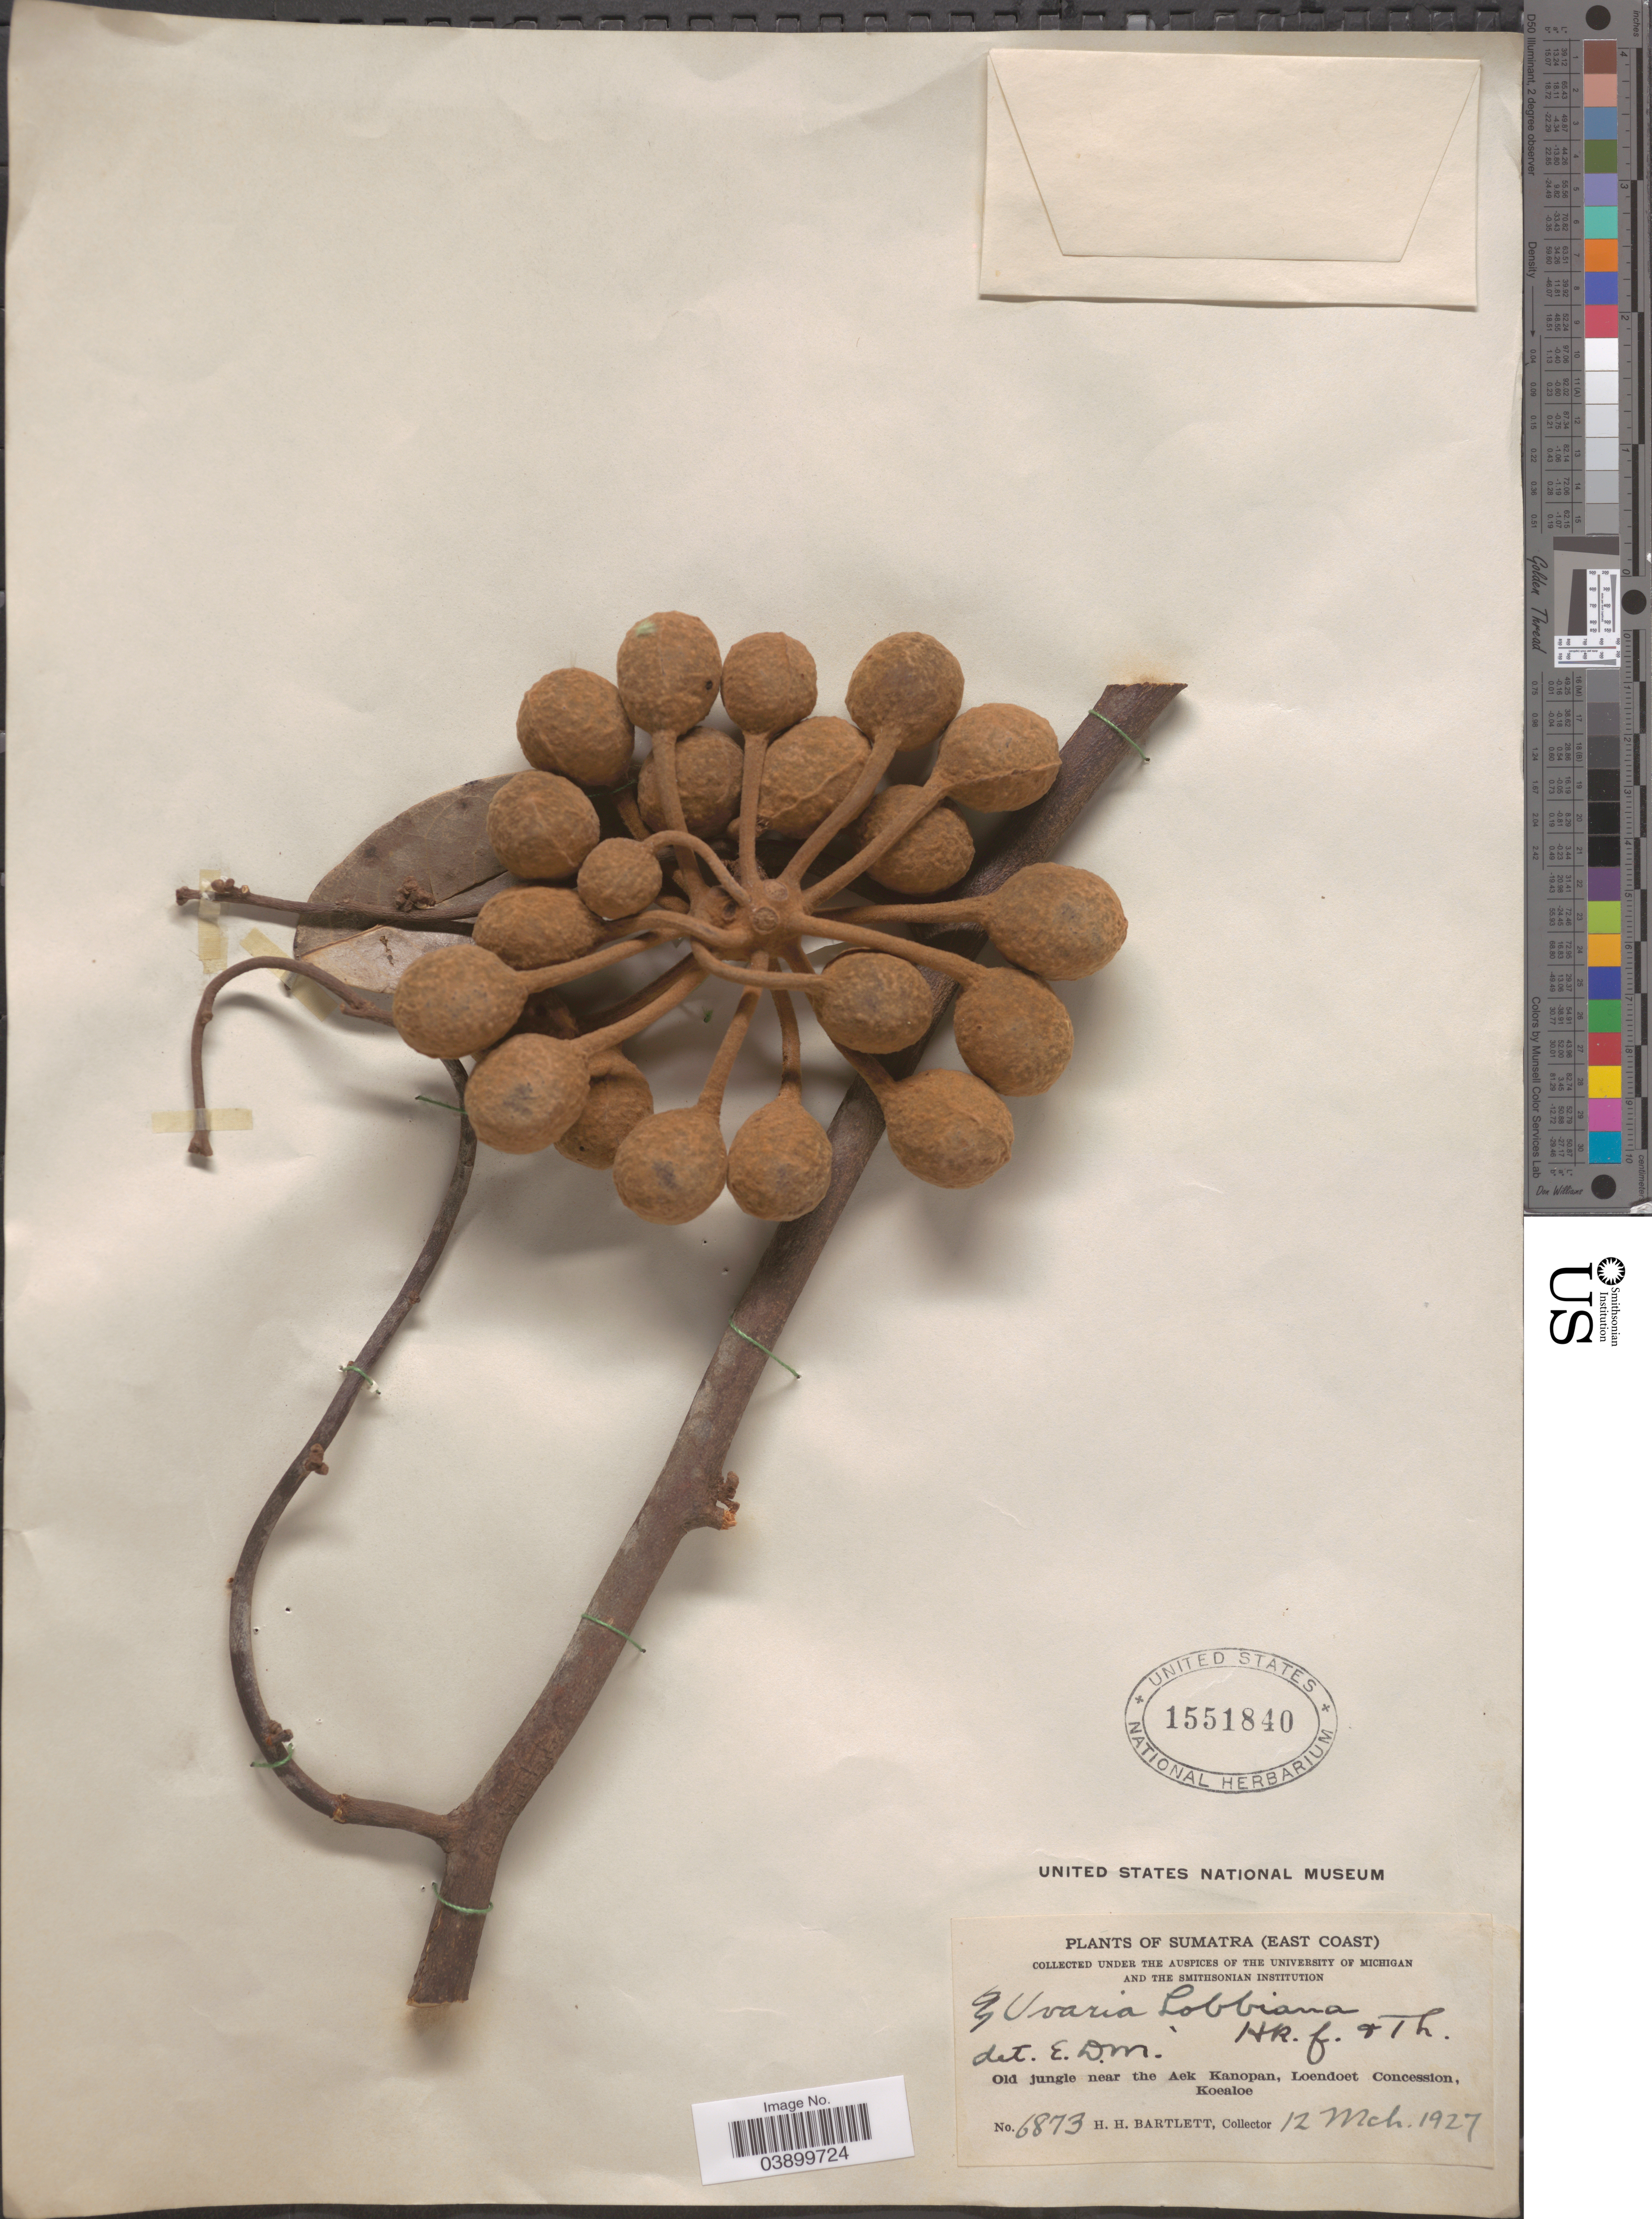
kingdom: Plantae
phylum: Tracheophyta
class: Magnoliopsida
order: Magnoliales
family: Annonaceae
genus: Uvaria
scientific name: Uvaria lobbiana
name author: Hook. f. & Thomson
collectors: H. H. Bartlett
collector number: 6873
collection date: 1927-03-12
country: Indonesia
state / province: Sumatra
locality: Sumatra (East Coast). Old jungle near the Aek Kanopan, Loendoet Concession, Koealoe.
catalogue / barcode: US 1551840